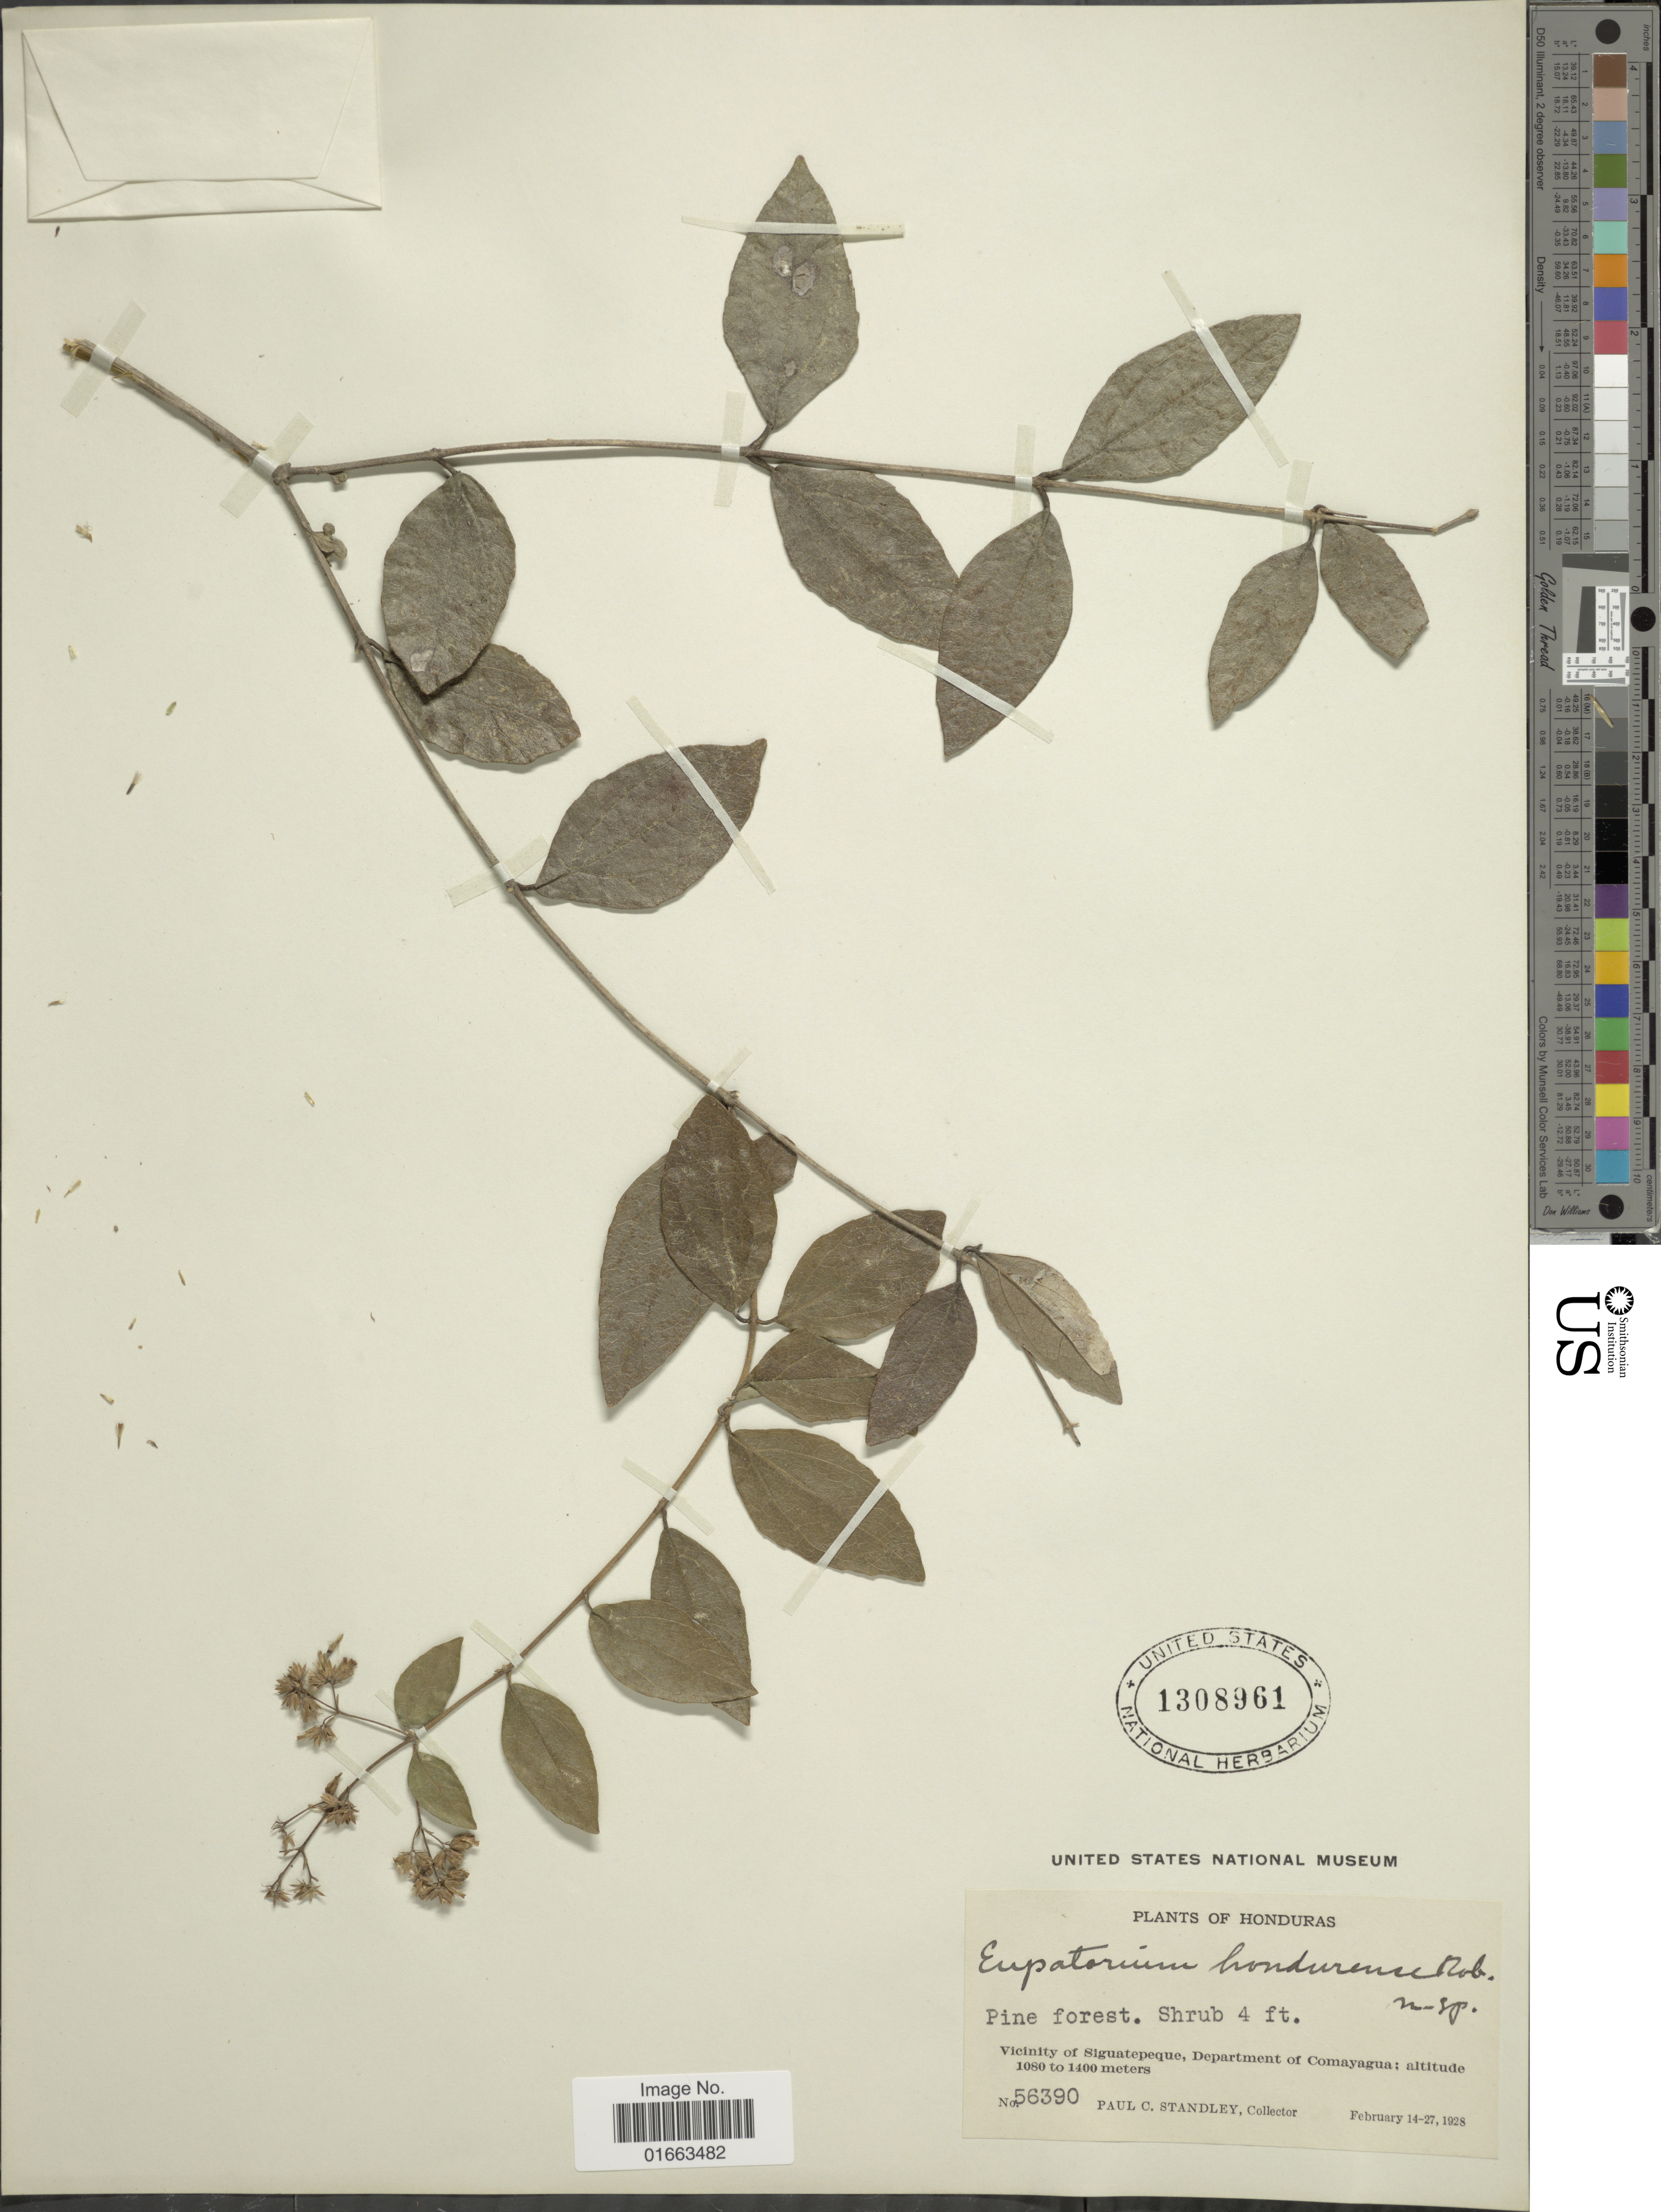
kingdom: Plantae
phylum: Tracheophyta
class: Magnoliopsida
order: Asterales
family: Asteraceae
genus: Koanophyllon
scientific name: Koanophyllon hondurensis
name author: (B.L. Rob.) R.M. King & H. Rob.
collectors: P. C. Standley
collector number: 56390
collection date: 1928-02-14/1928-02-27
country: Honduras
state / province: Comayagua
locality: Pine forest, Vicinity of Siguatepeque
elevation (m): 1080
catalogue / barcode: US 1308961